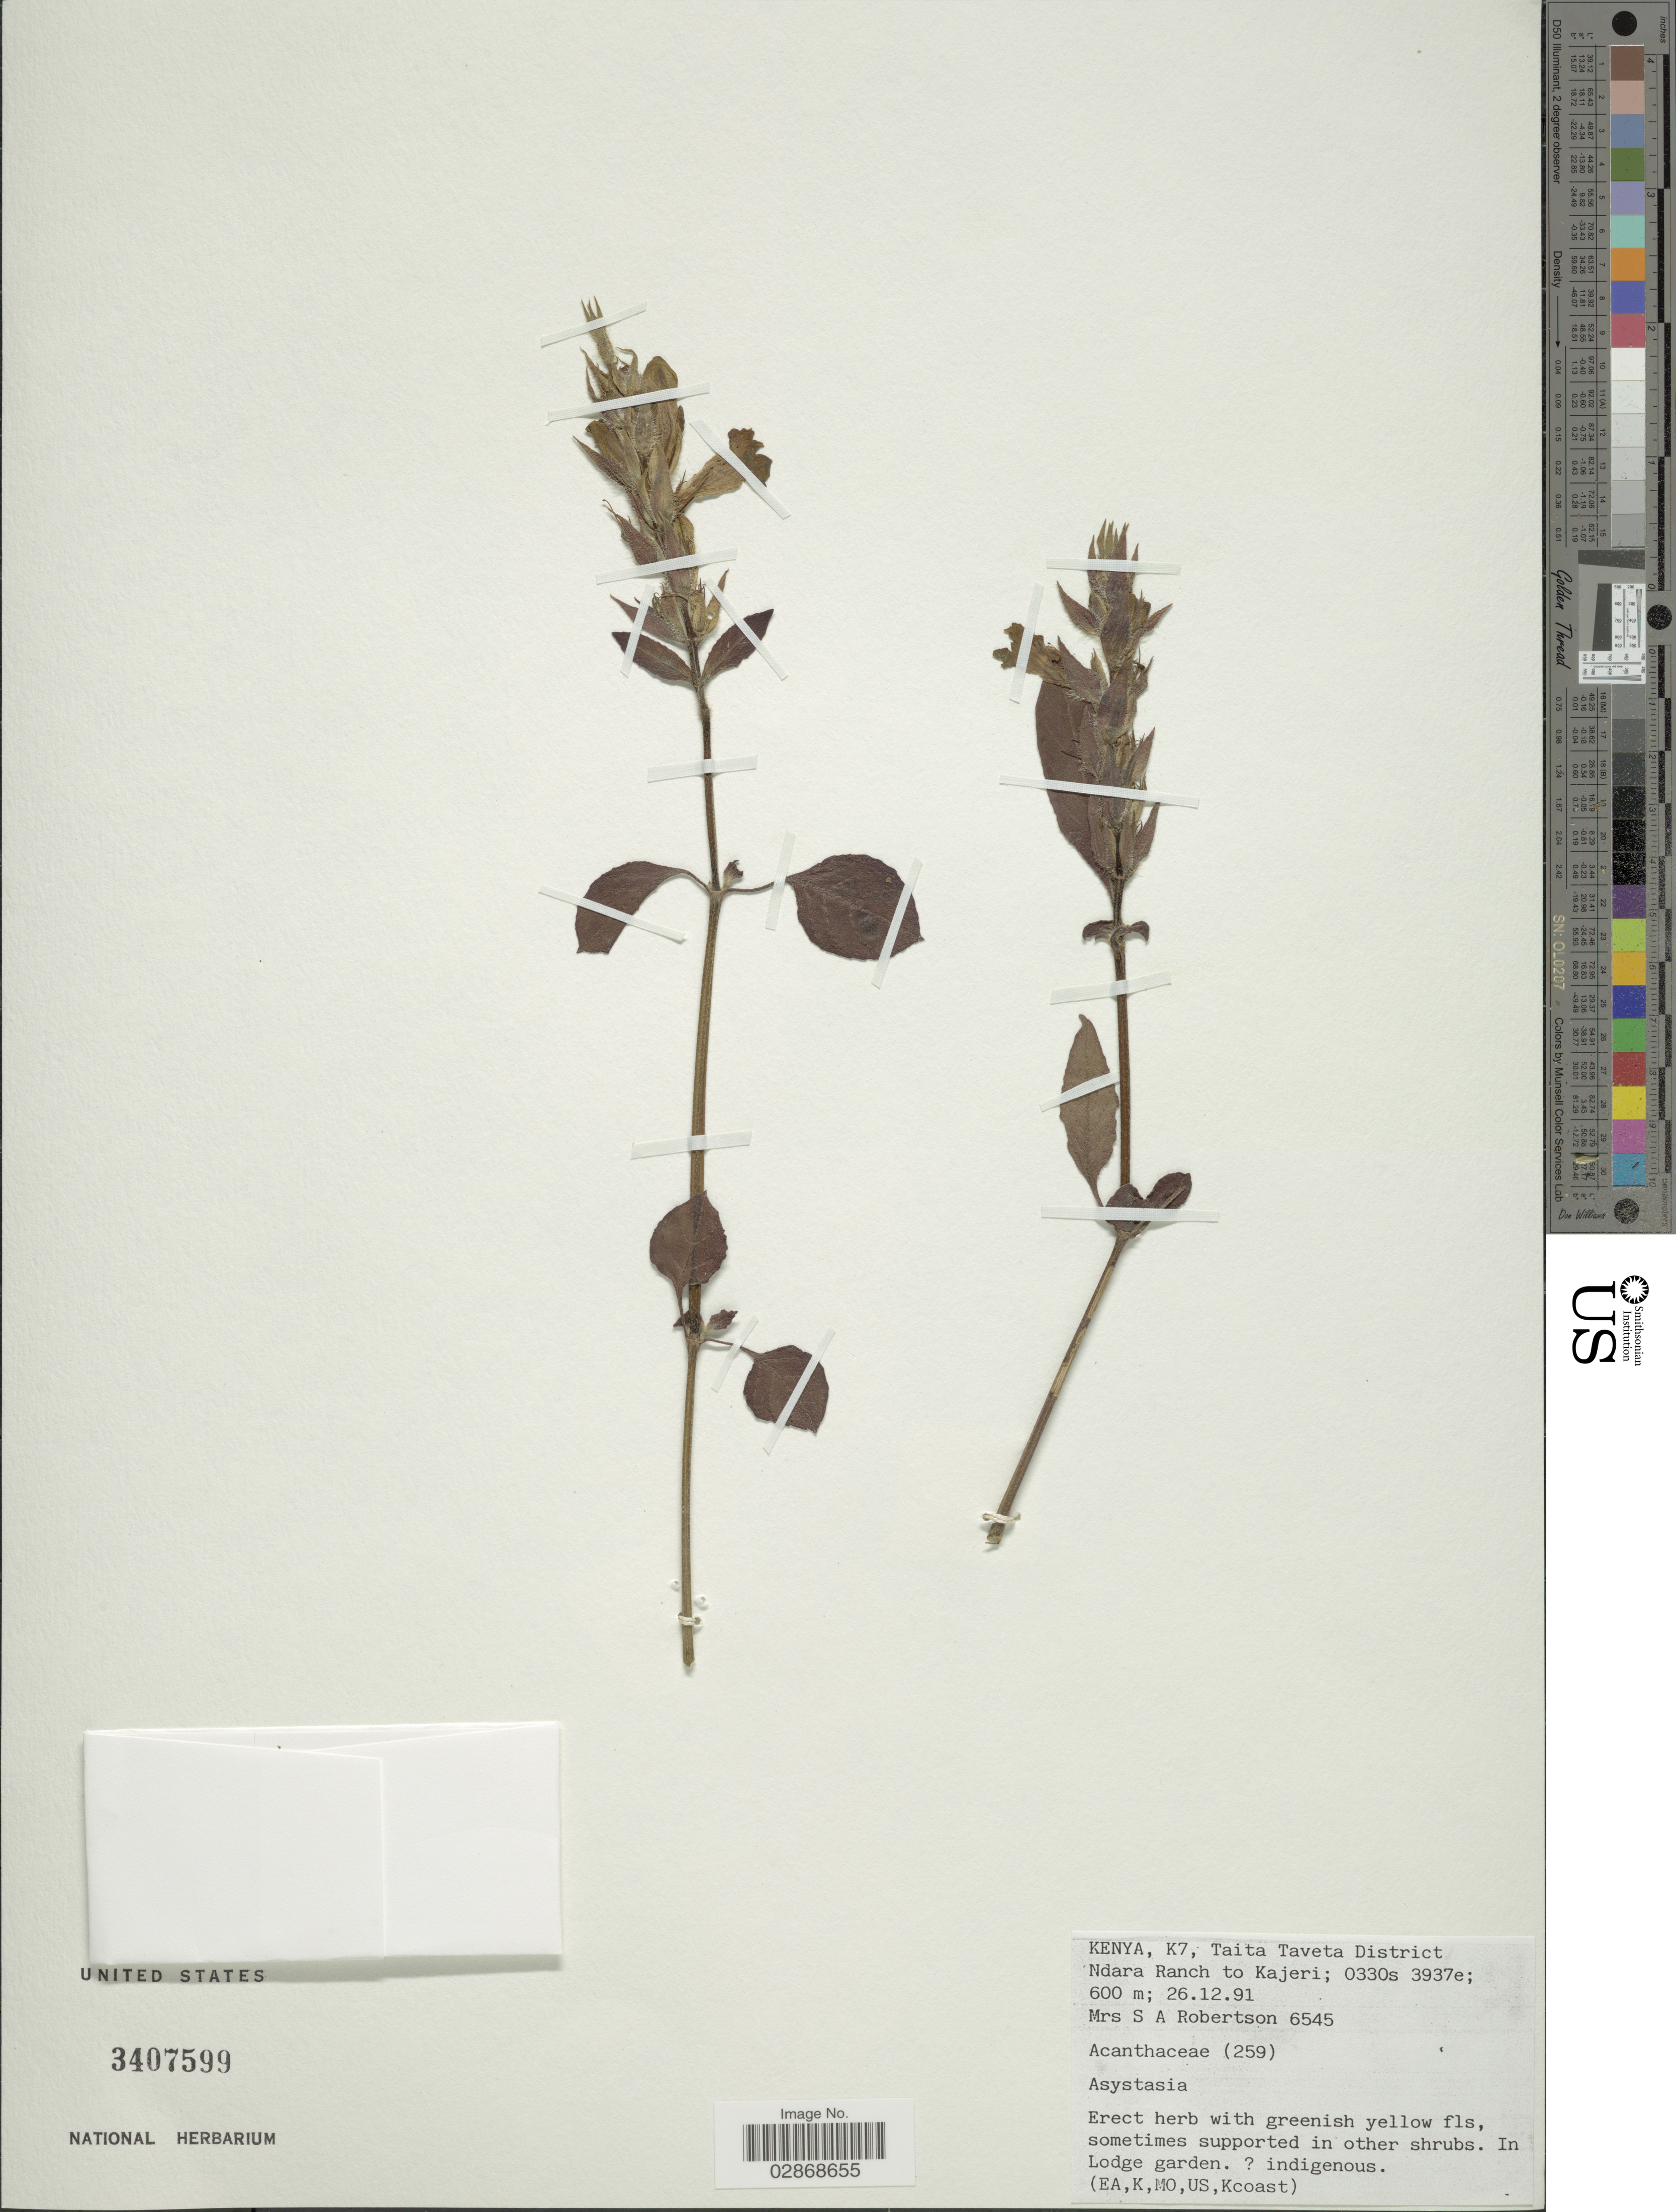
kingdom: Plantae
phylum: Tracheophyta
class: Magnoliopsida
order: Lamiales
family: Acanthaceae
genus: Asystasia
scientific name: Asystasia sp.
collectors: S. Robertson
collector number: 6545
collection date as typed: Transcribed d/m/y: 26/12/91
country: Kenya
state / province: Taita Taveta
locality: K7, Taita Taveta District. Ndara Ranch to Kajeri.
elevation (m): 600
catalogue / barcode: US 3407599